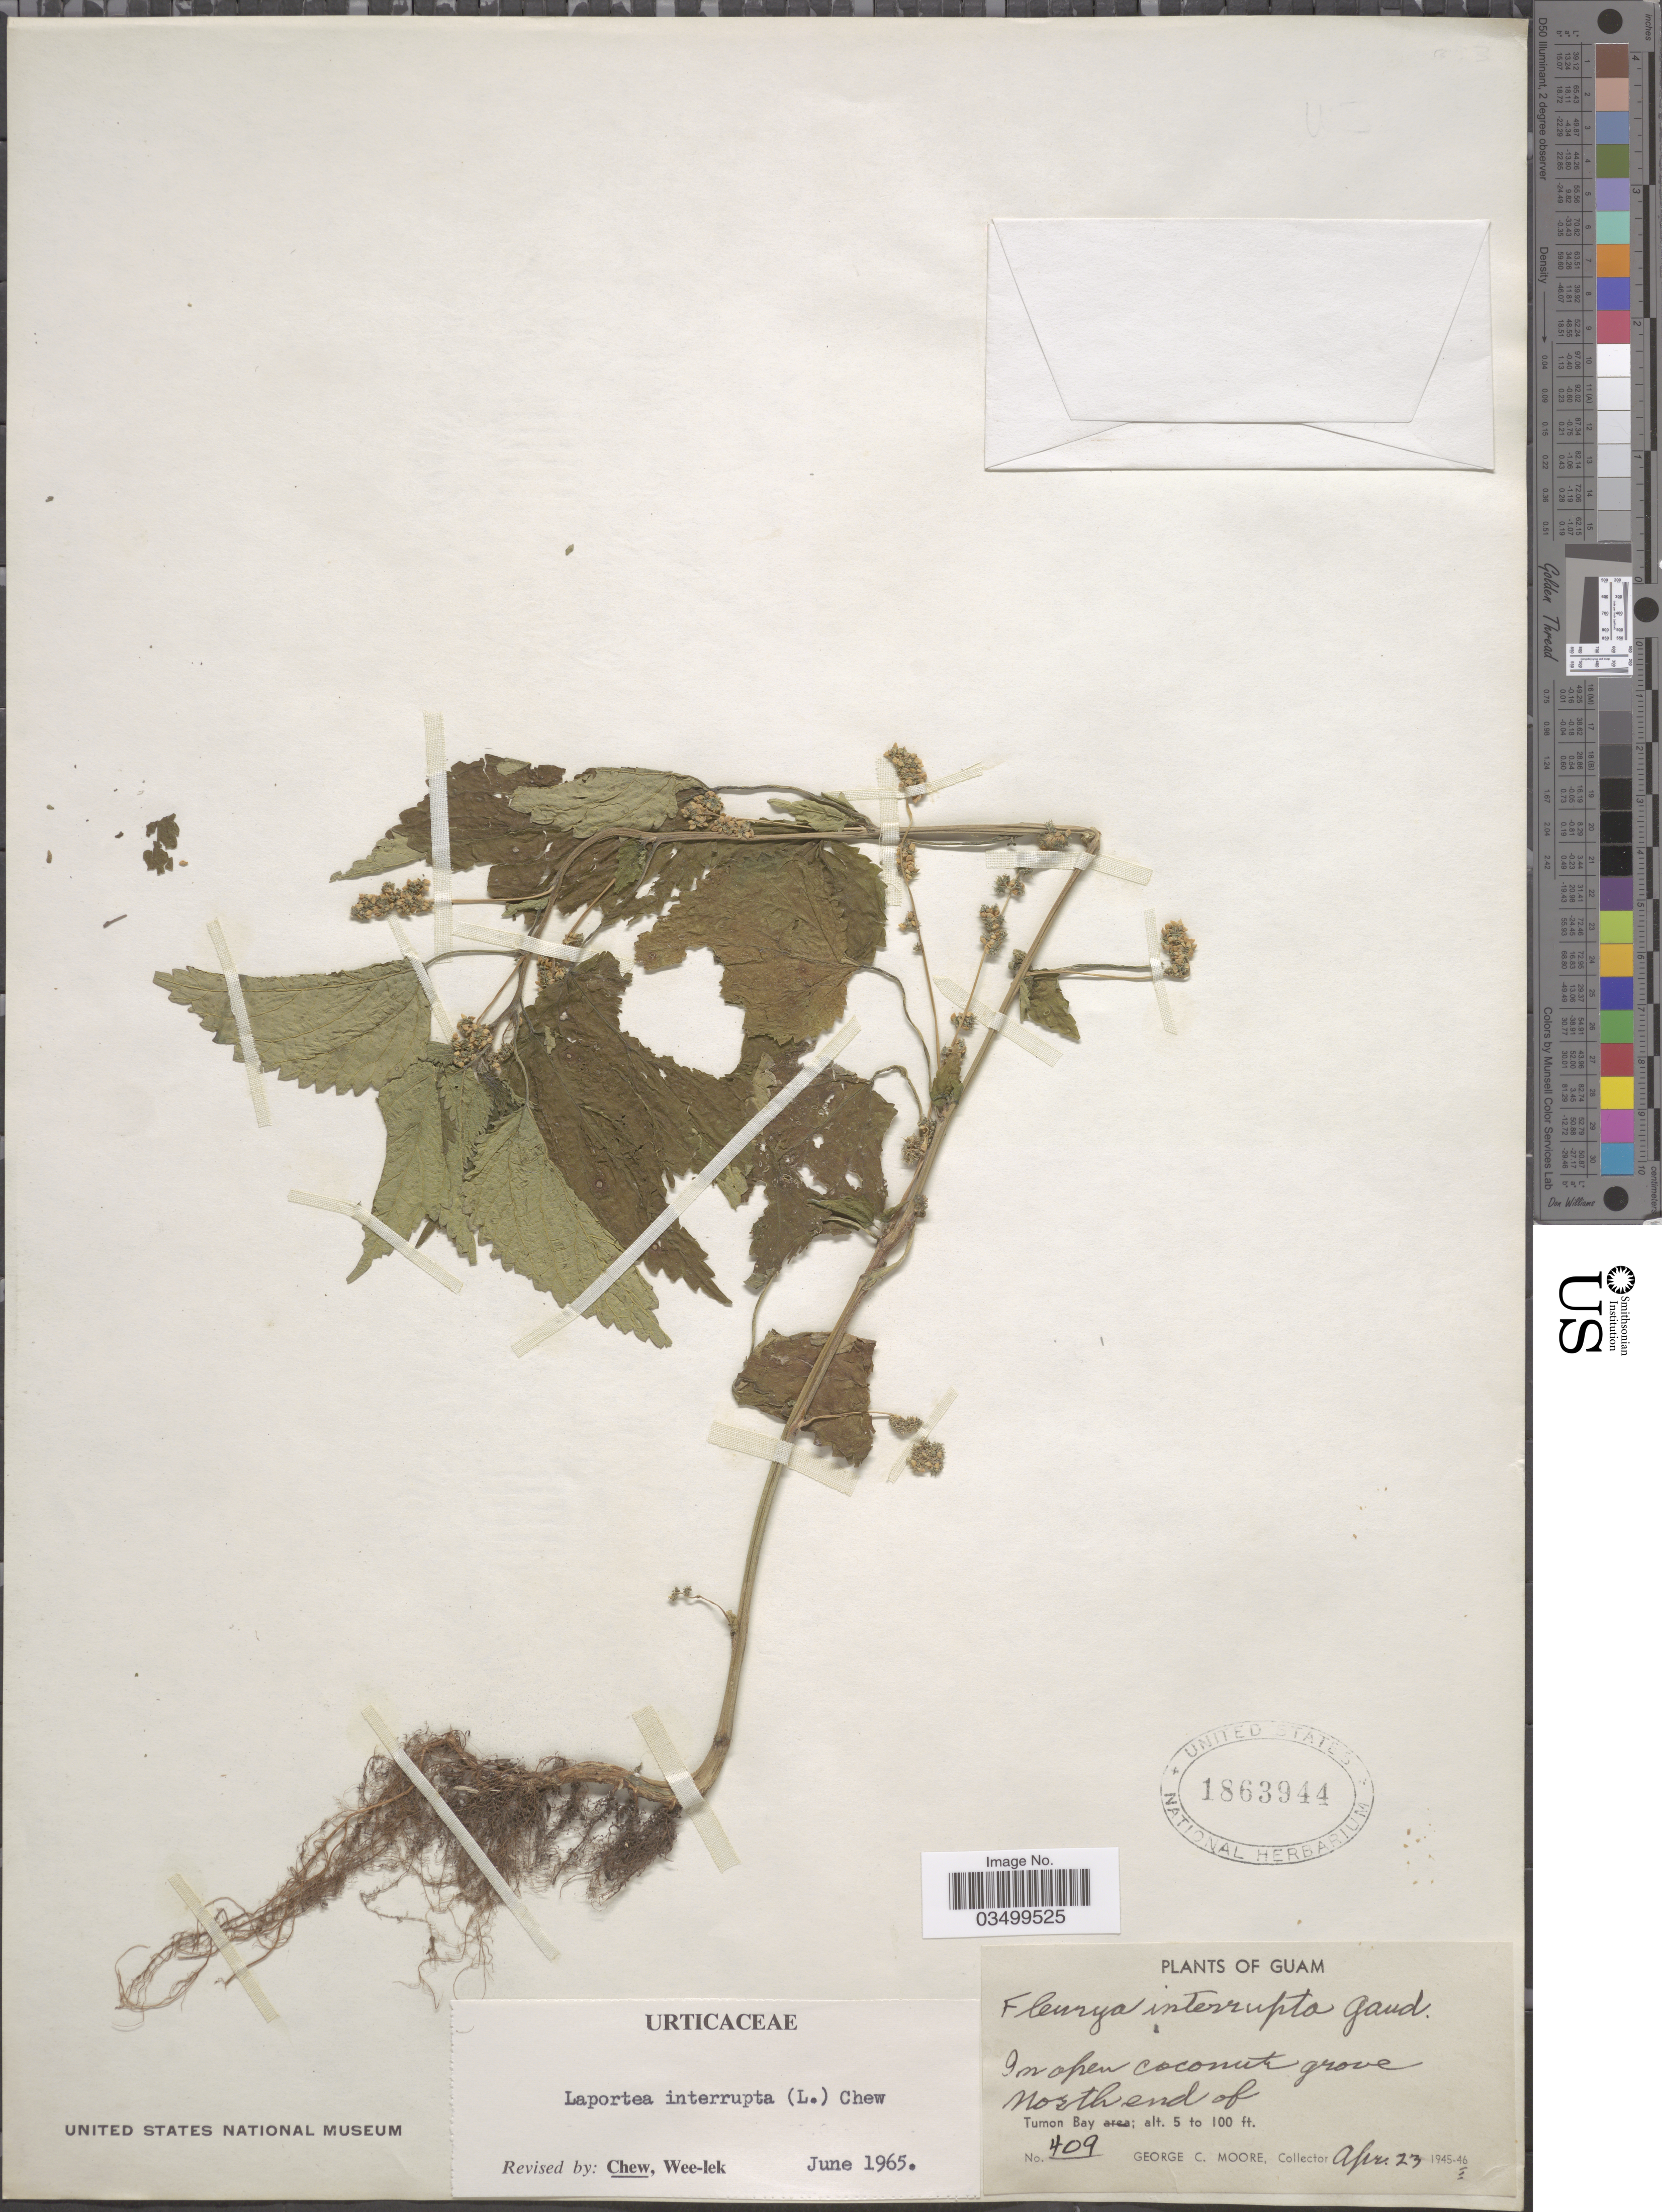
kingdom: Plantae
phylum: Tracheophyta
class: Magnoliopsida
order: Rosales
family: Urticaceae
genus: Laportea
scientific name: Laportea interrupta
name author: (L.) Chew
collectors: G. C. Moore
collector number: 409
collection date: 1945-04-23/1946-04-23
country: Guam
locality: In open coconut grove North end of Tumon Bay.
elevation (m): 2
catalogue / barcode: US 1863944